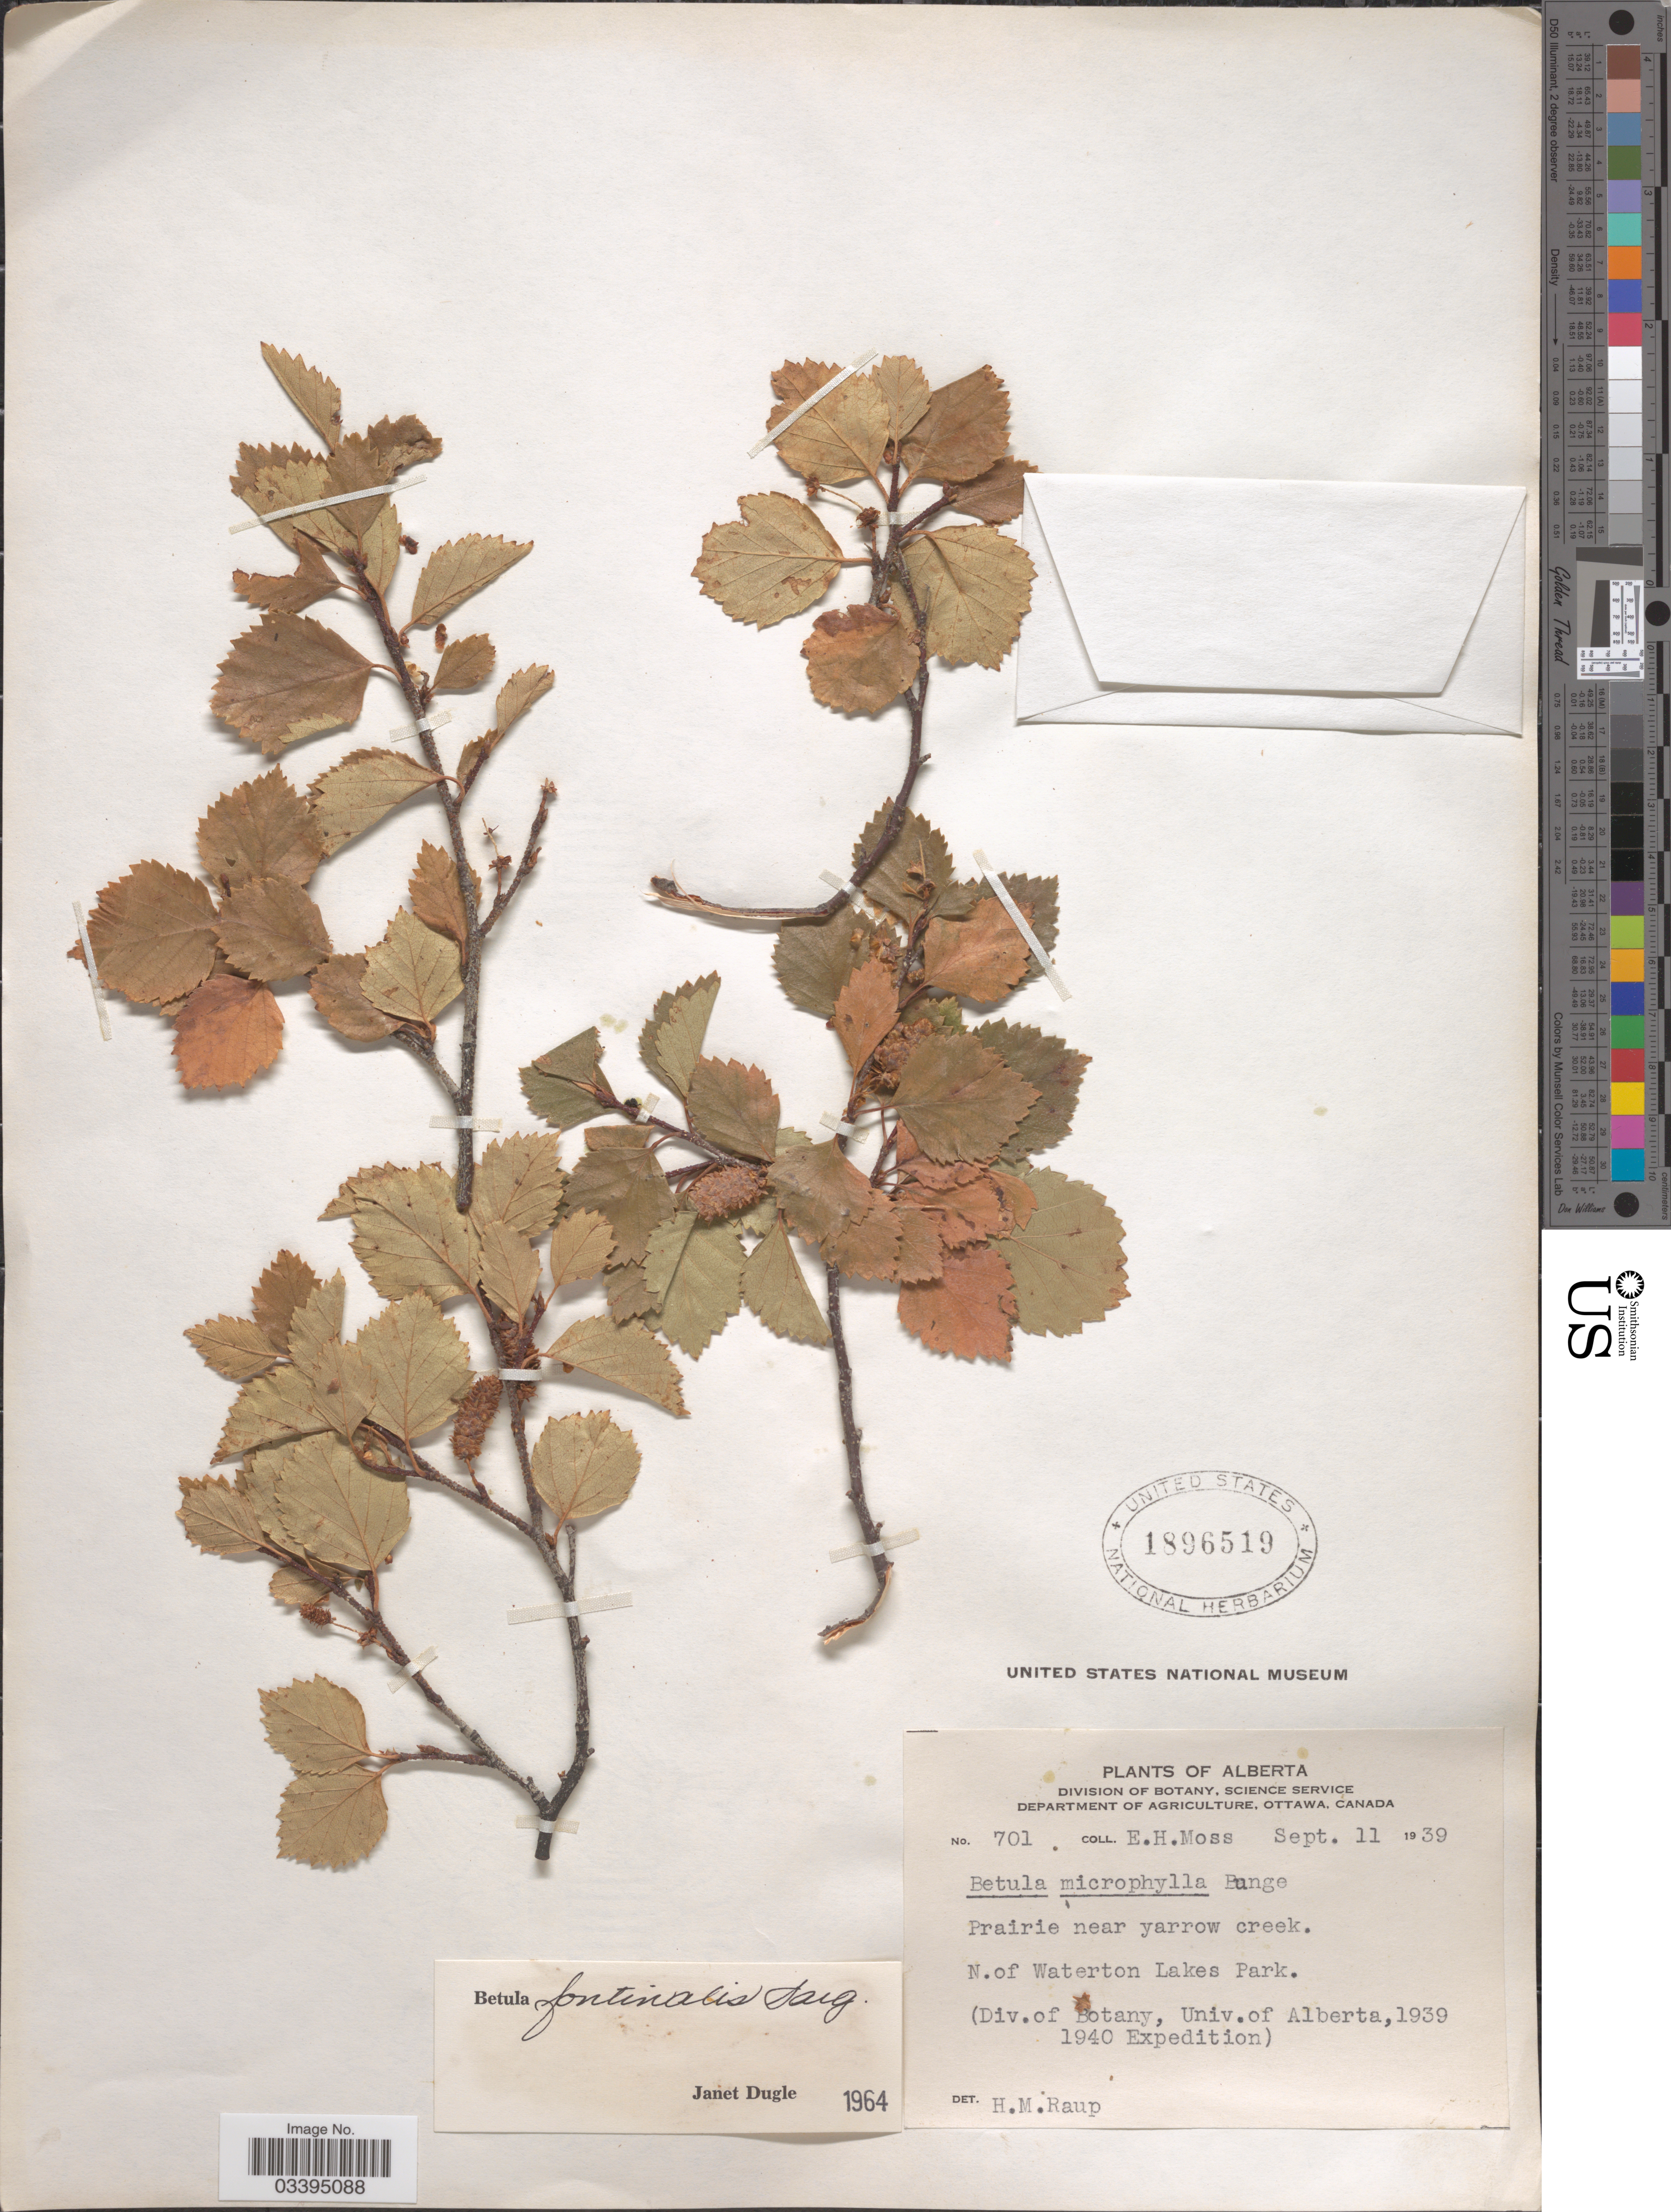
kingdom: Plantae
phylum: Tracheophyta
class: Magnoliopsida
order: Fagales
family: Betulaceae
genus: Betula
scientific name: Betula fontinalis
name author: Sarg.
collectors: E. Moss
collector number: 701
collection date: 1939-09-11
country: Canada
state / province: Alberta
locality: Near yarrow creek. N. of Waterton Lakes Park.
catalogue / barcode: US 1896519